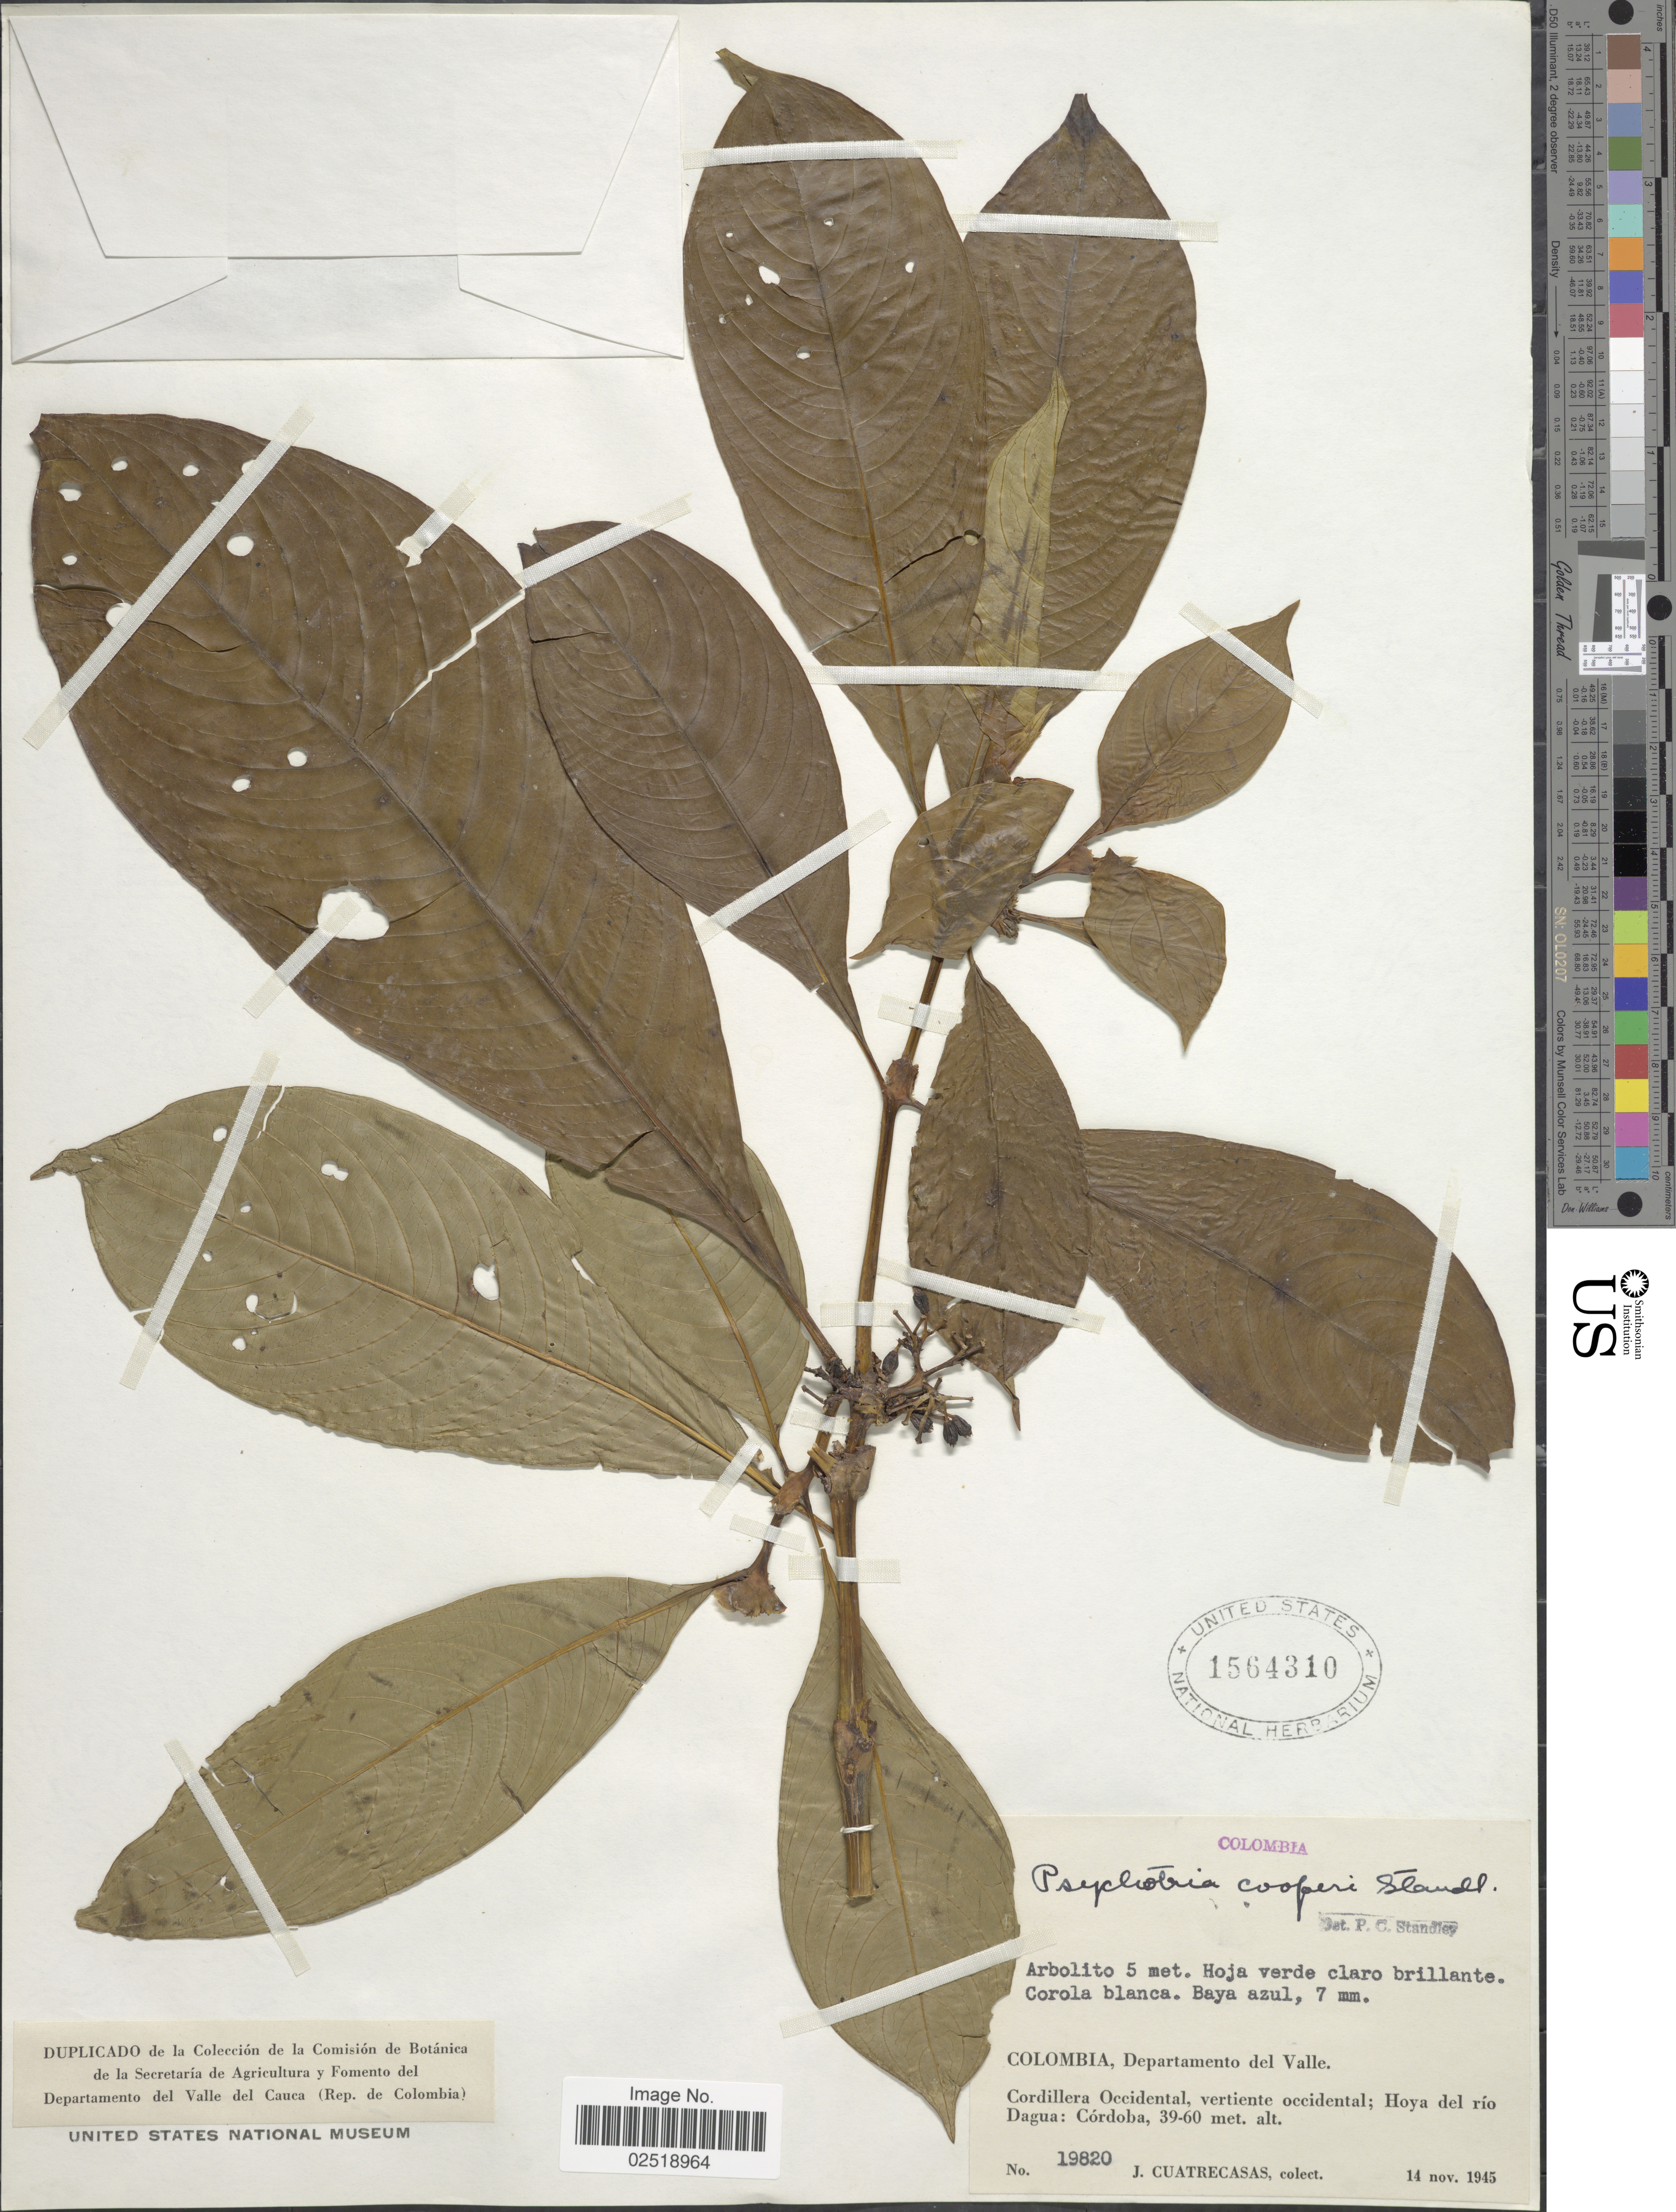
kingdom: Plantae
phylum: Tracheophyta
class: Magnoliopsida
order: Gentianales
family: Rubiaceae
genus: Psychotria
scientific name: Psychotria cooperi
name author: Standl.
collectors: J. Cuatrecasas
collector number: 19820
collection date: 1945-11-14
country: Colombia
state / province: Valle del Cauca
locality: Departamento del Valle, Cordillera Occidental, vertiente occidental; Hoya del río Dagua: Córdoba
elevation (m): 39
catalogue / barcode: US 1564310